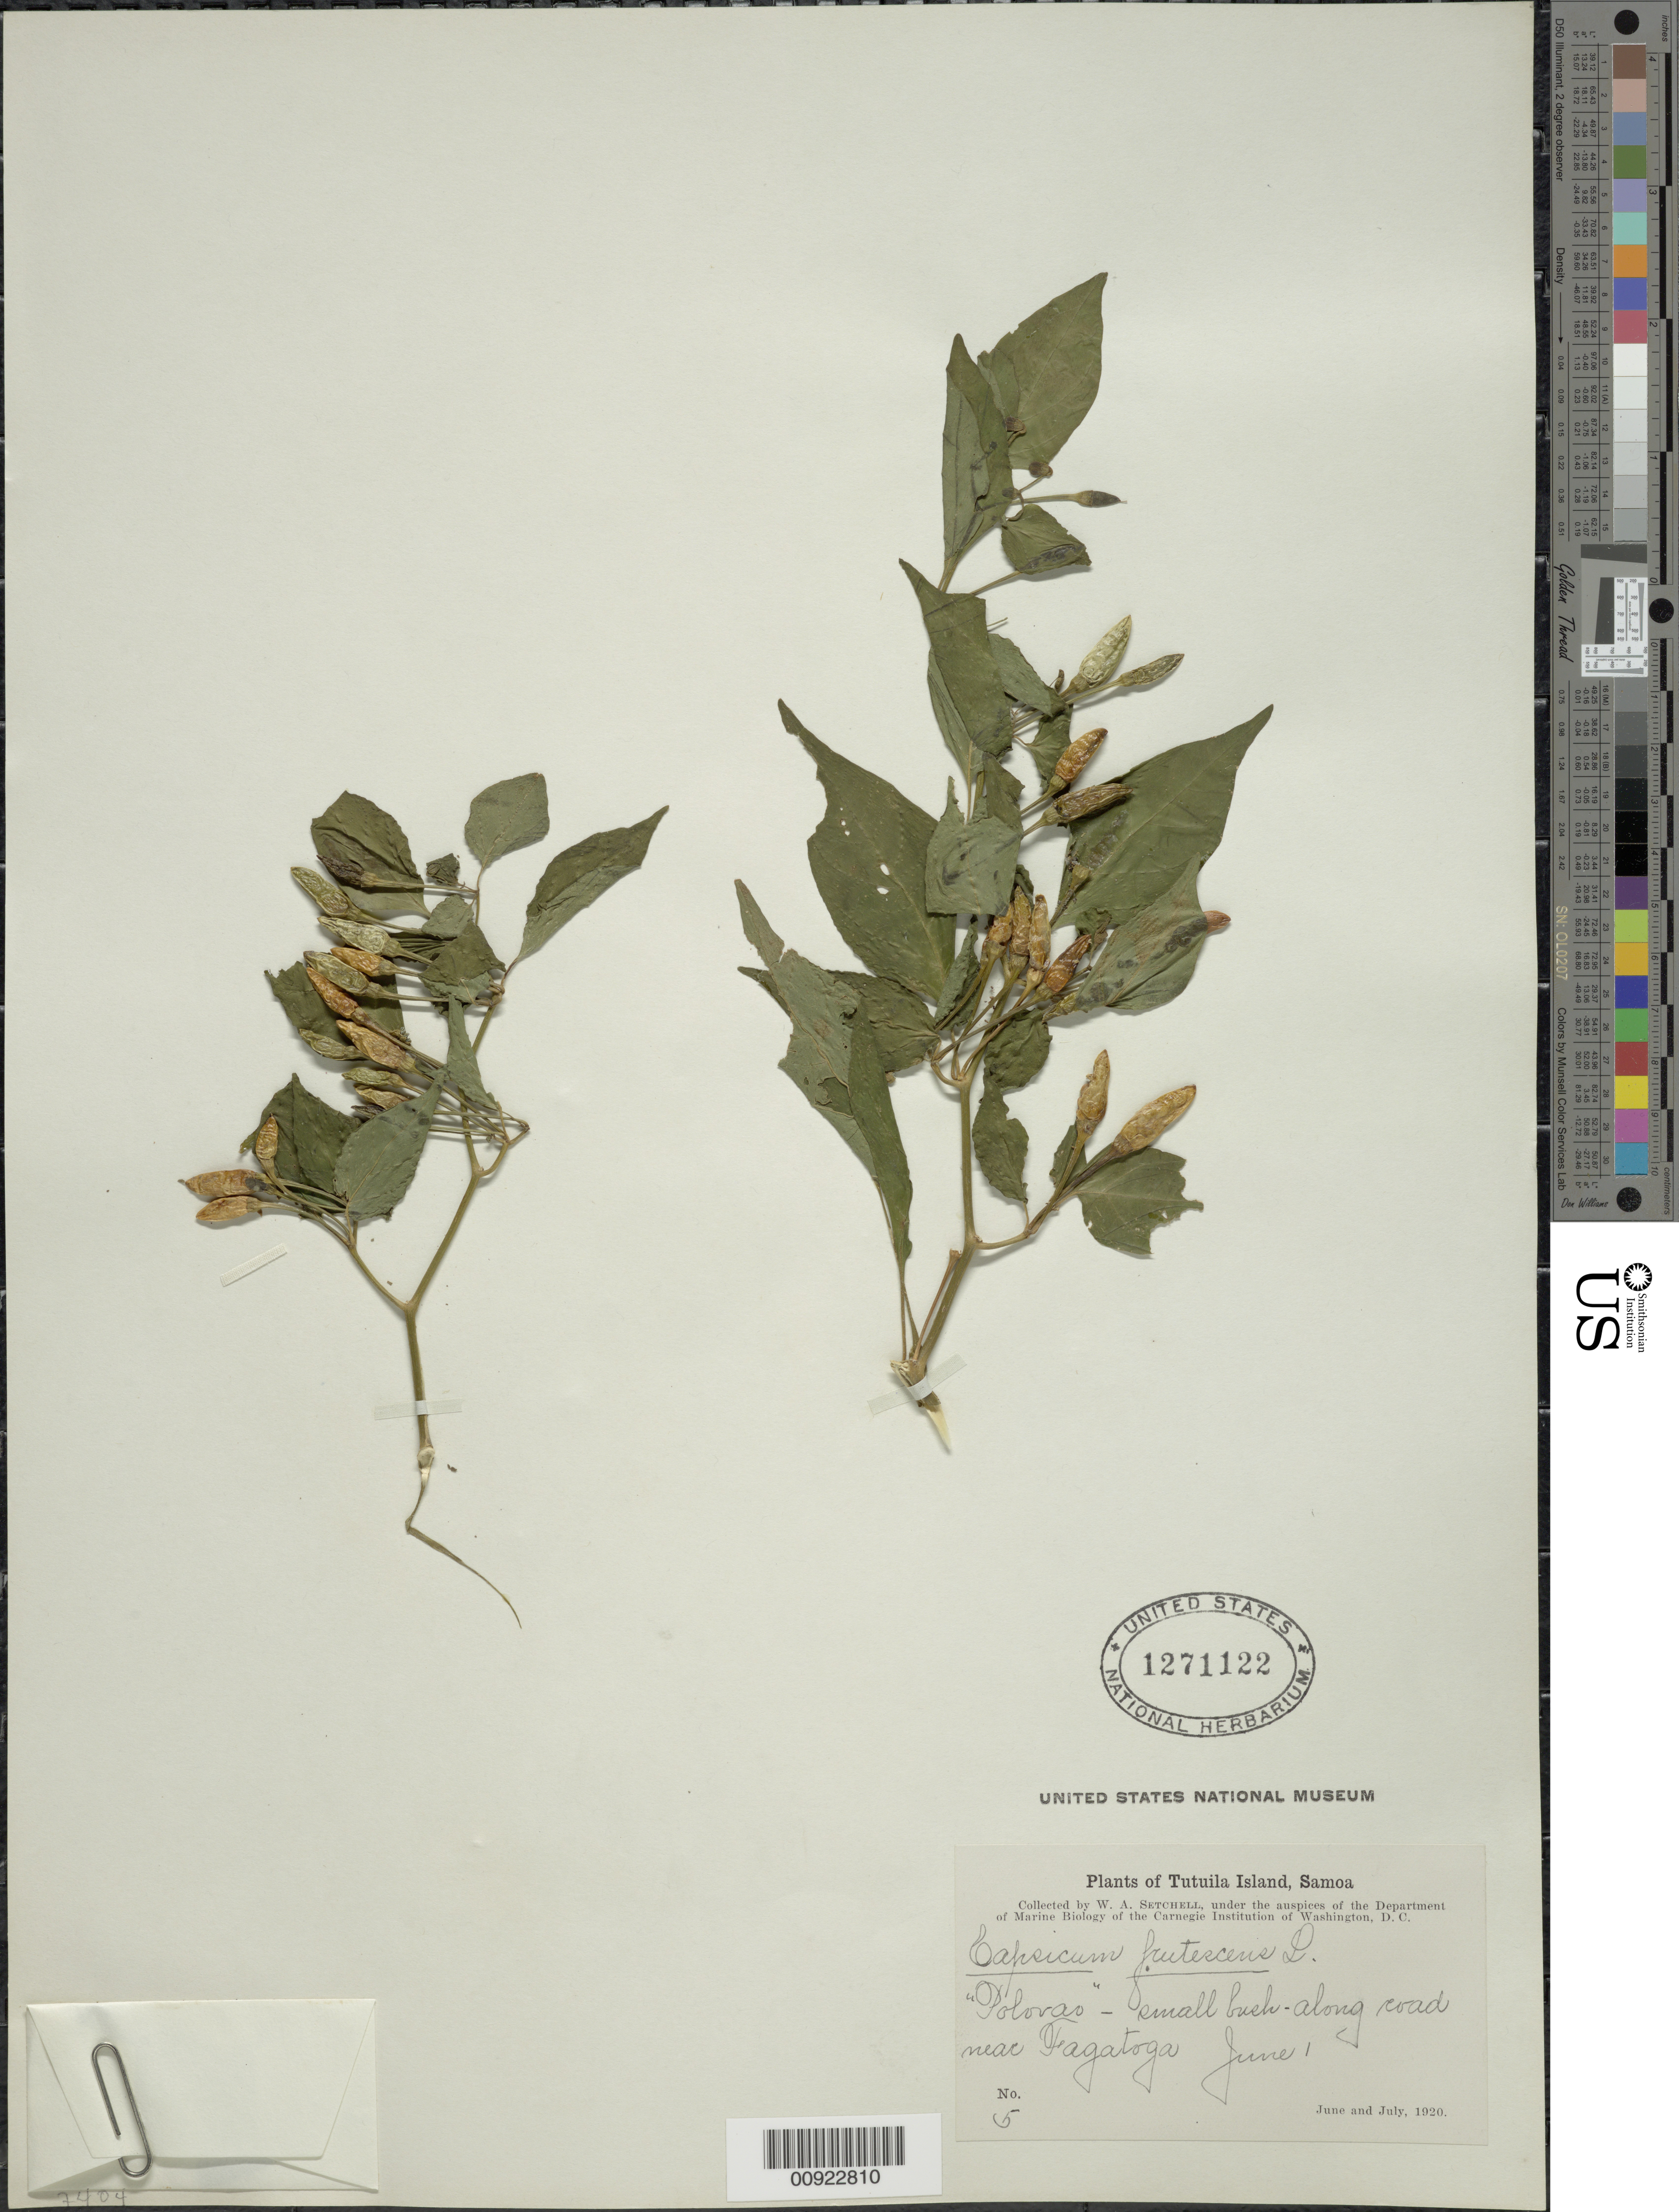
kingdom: Plantae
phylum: Tracheophyta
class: Magnoliopsida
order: Solanales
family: Solanaceae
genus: Capsicum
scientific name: Capsicum frutescens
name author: L.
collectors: W. Setchell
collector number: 5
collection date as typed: Jun 1920 to Jul 1920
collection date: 1920-06/1920-07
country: American Samoa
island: Tutua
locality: road near Fagatoga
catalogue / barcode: US 1271122